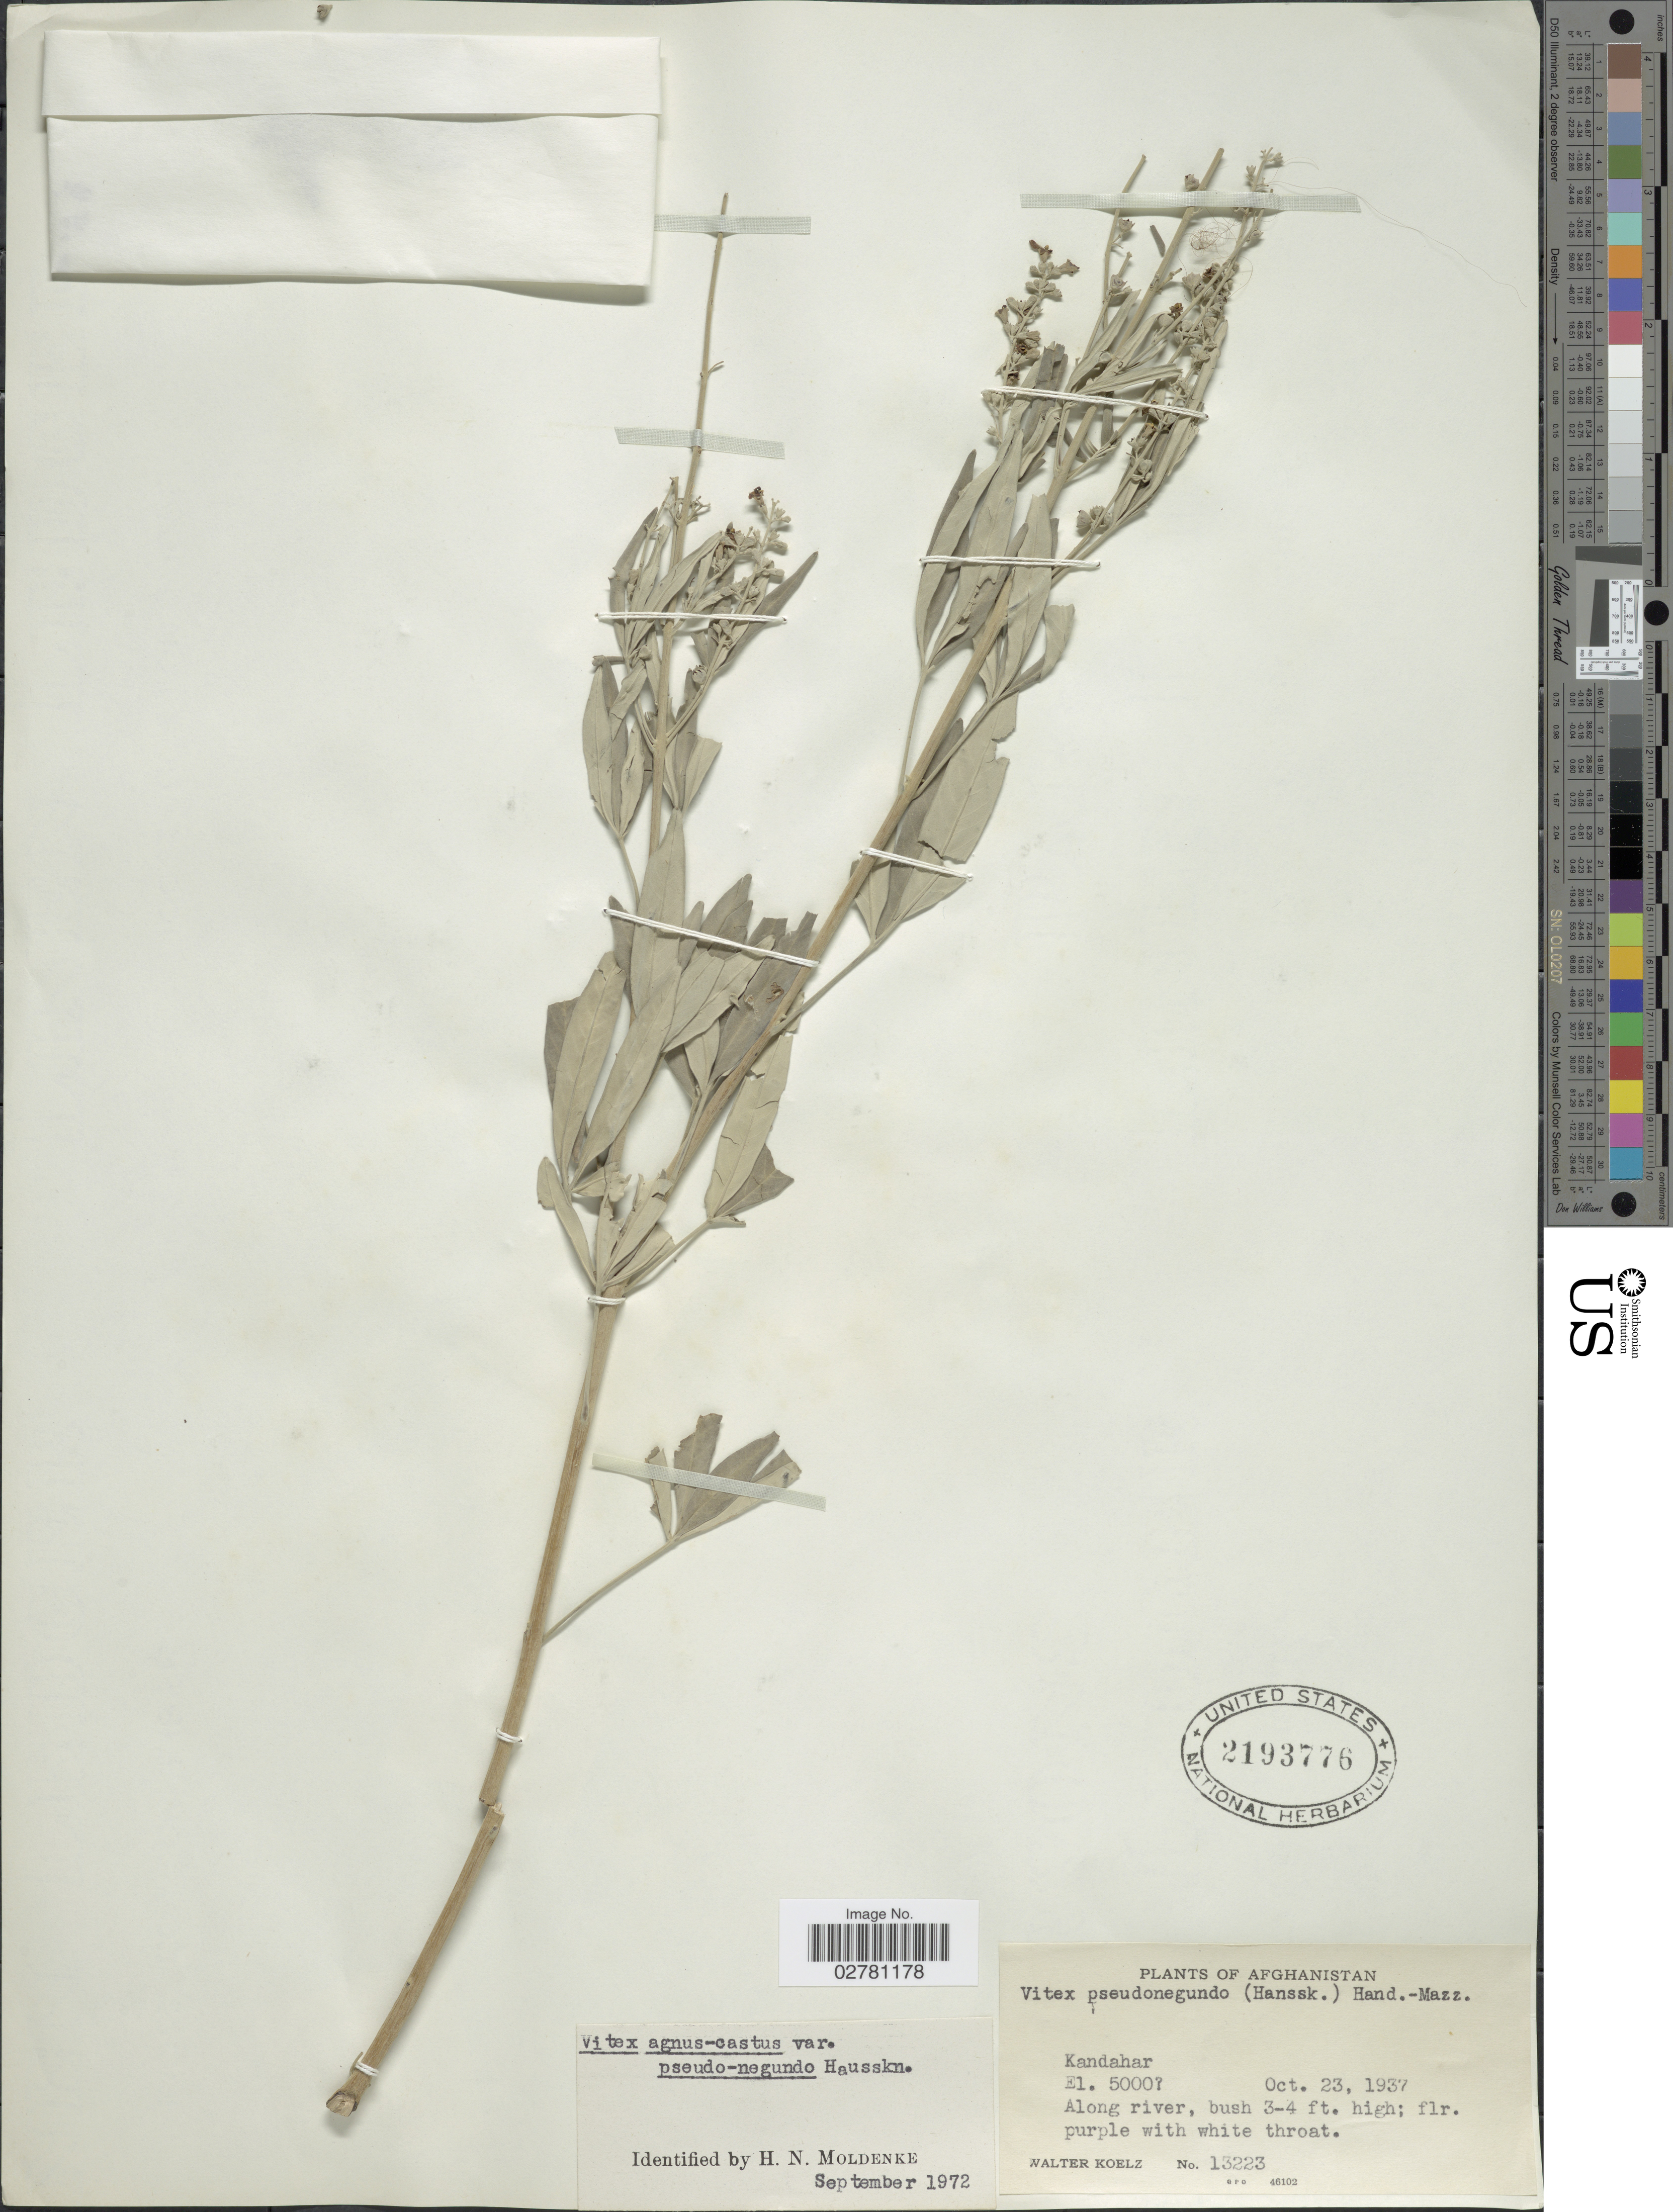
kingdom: Plantae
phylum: Tracheophyta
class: Magnoliopsida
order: Lamiales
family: Lamiaceae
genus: Vitex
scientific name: Vitex agnus-castus var. pseudonegundo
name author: Hausskn.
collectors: W. N. Koelz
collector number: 13223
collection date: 1937-10-23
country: Afghanistan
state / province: Kandahar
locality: Along river.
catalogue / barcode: US 2193776